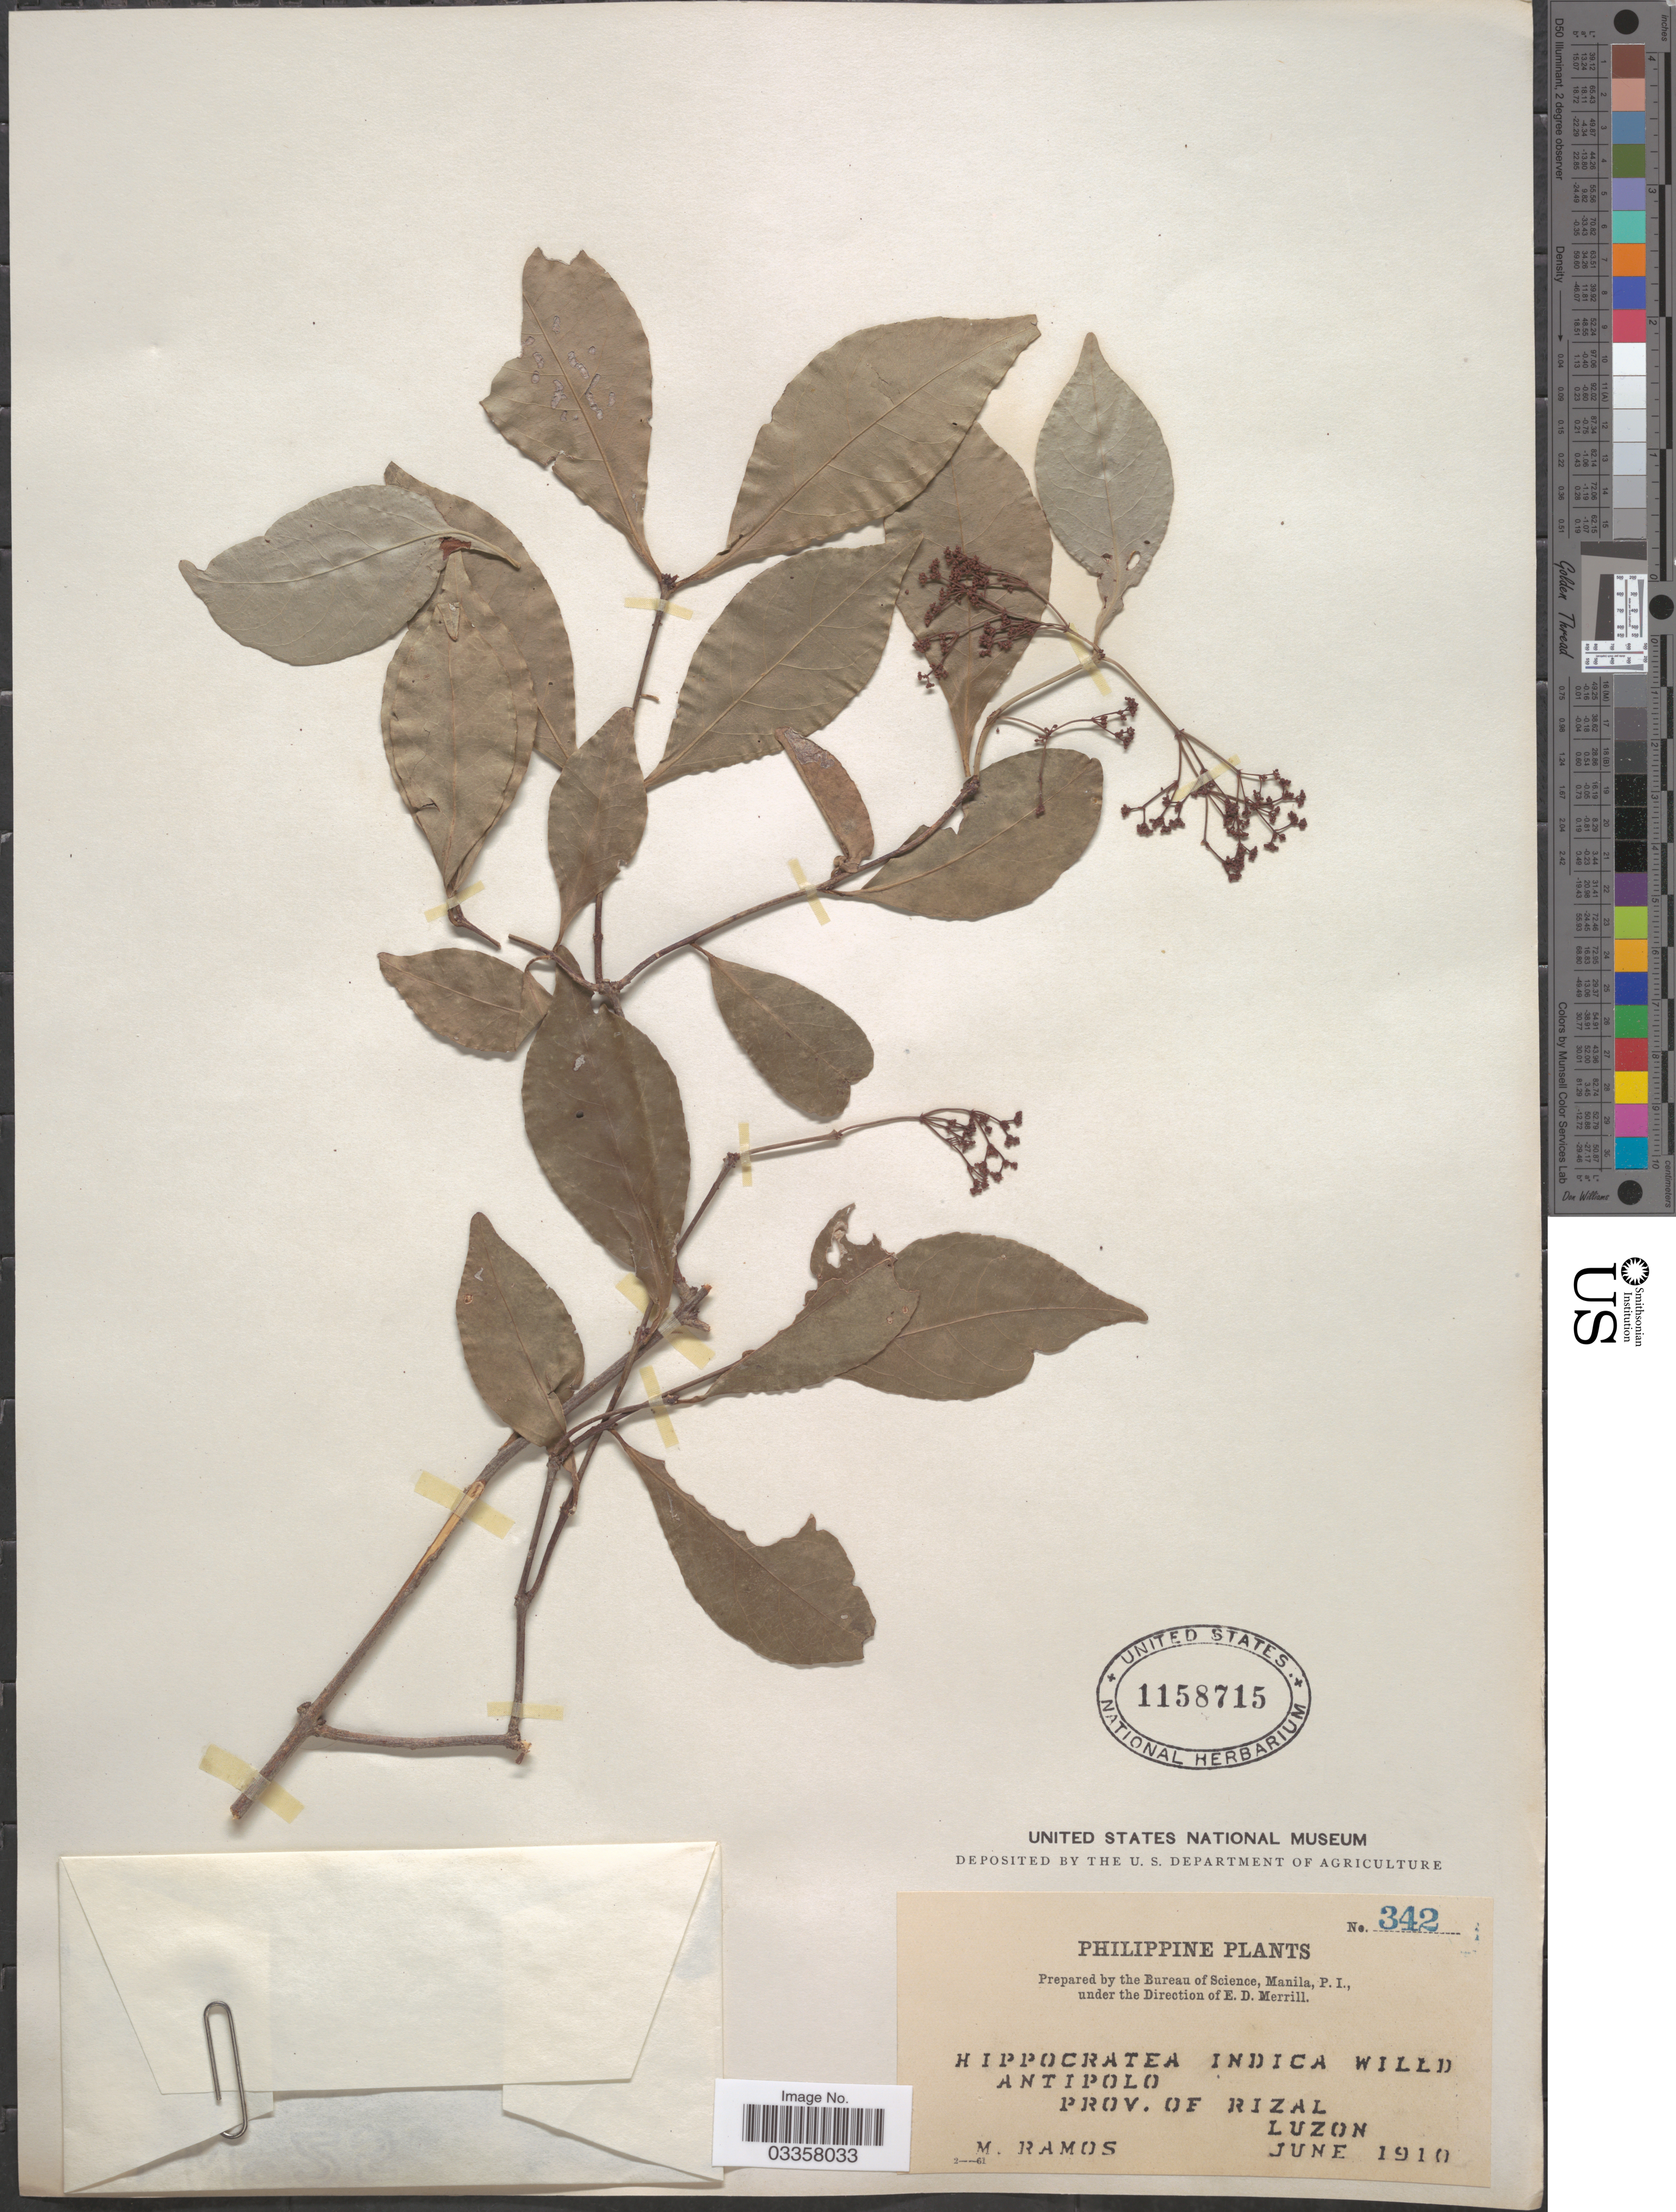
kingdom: Plantae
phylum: Tracheophyta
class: Magnoliopsida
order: Celastrales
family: Celastraceae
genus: Reissantia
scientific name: Reissantia indica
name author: (Willd.) N. Hallé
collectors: M. Ramos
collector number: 342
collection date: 1910-06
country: Philippines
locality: Antipolo, Prov. of Rizal, Luzon.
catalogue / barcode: US 1158715